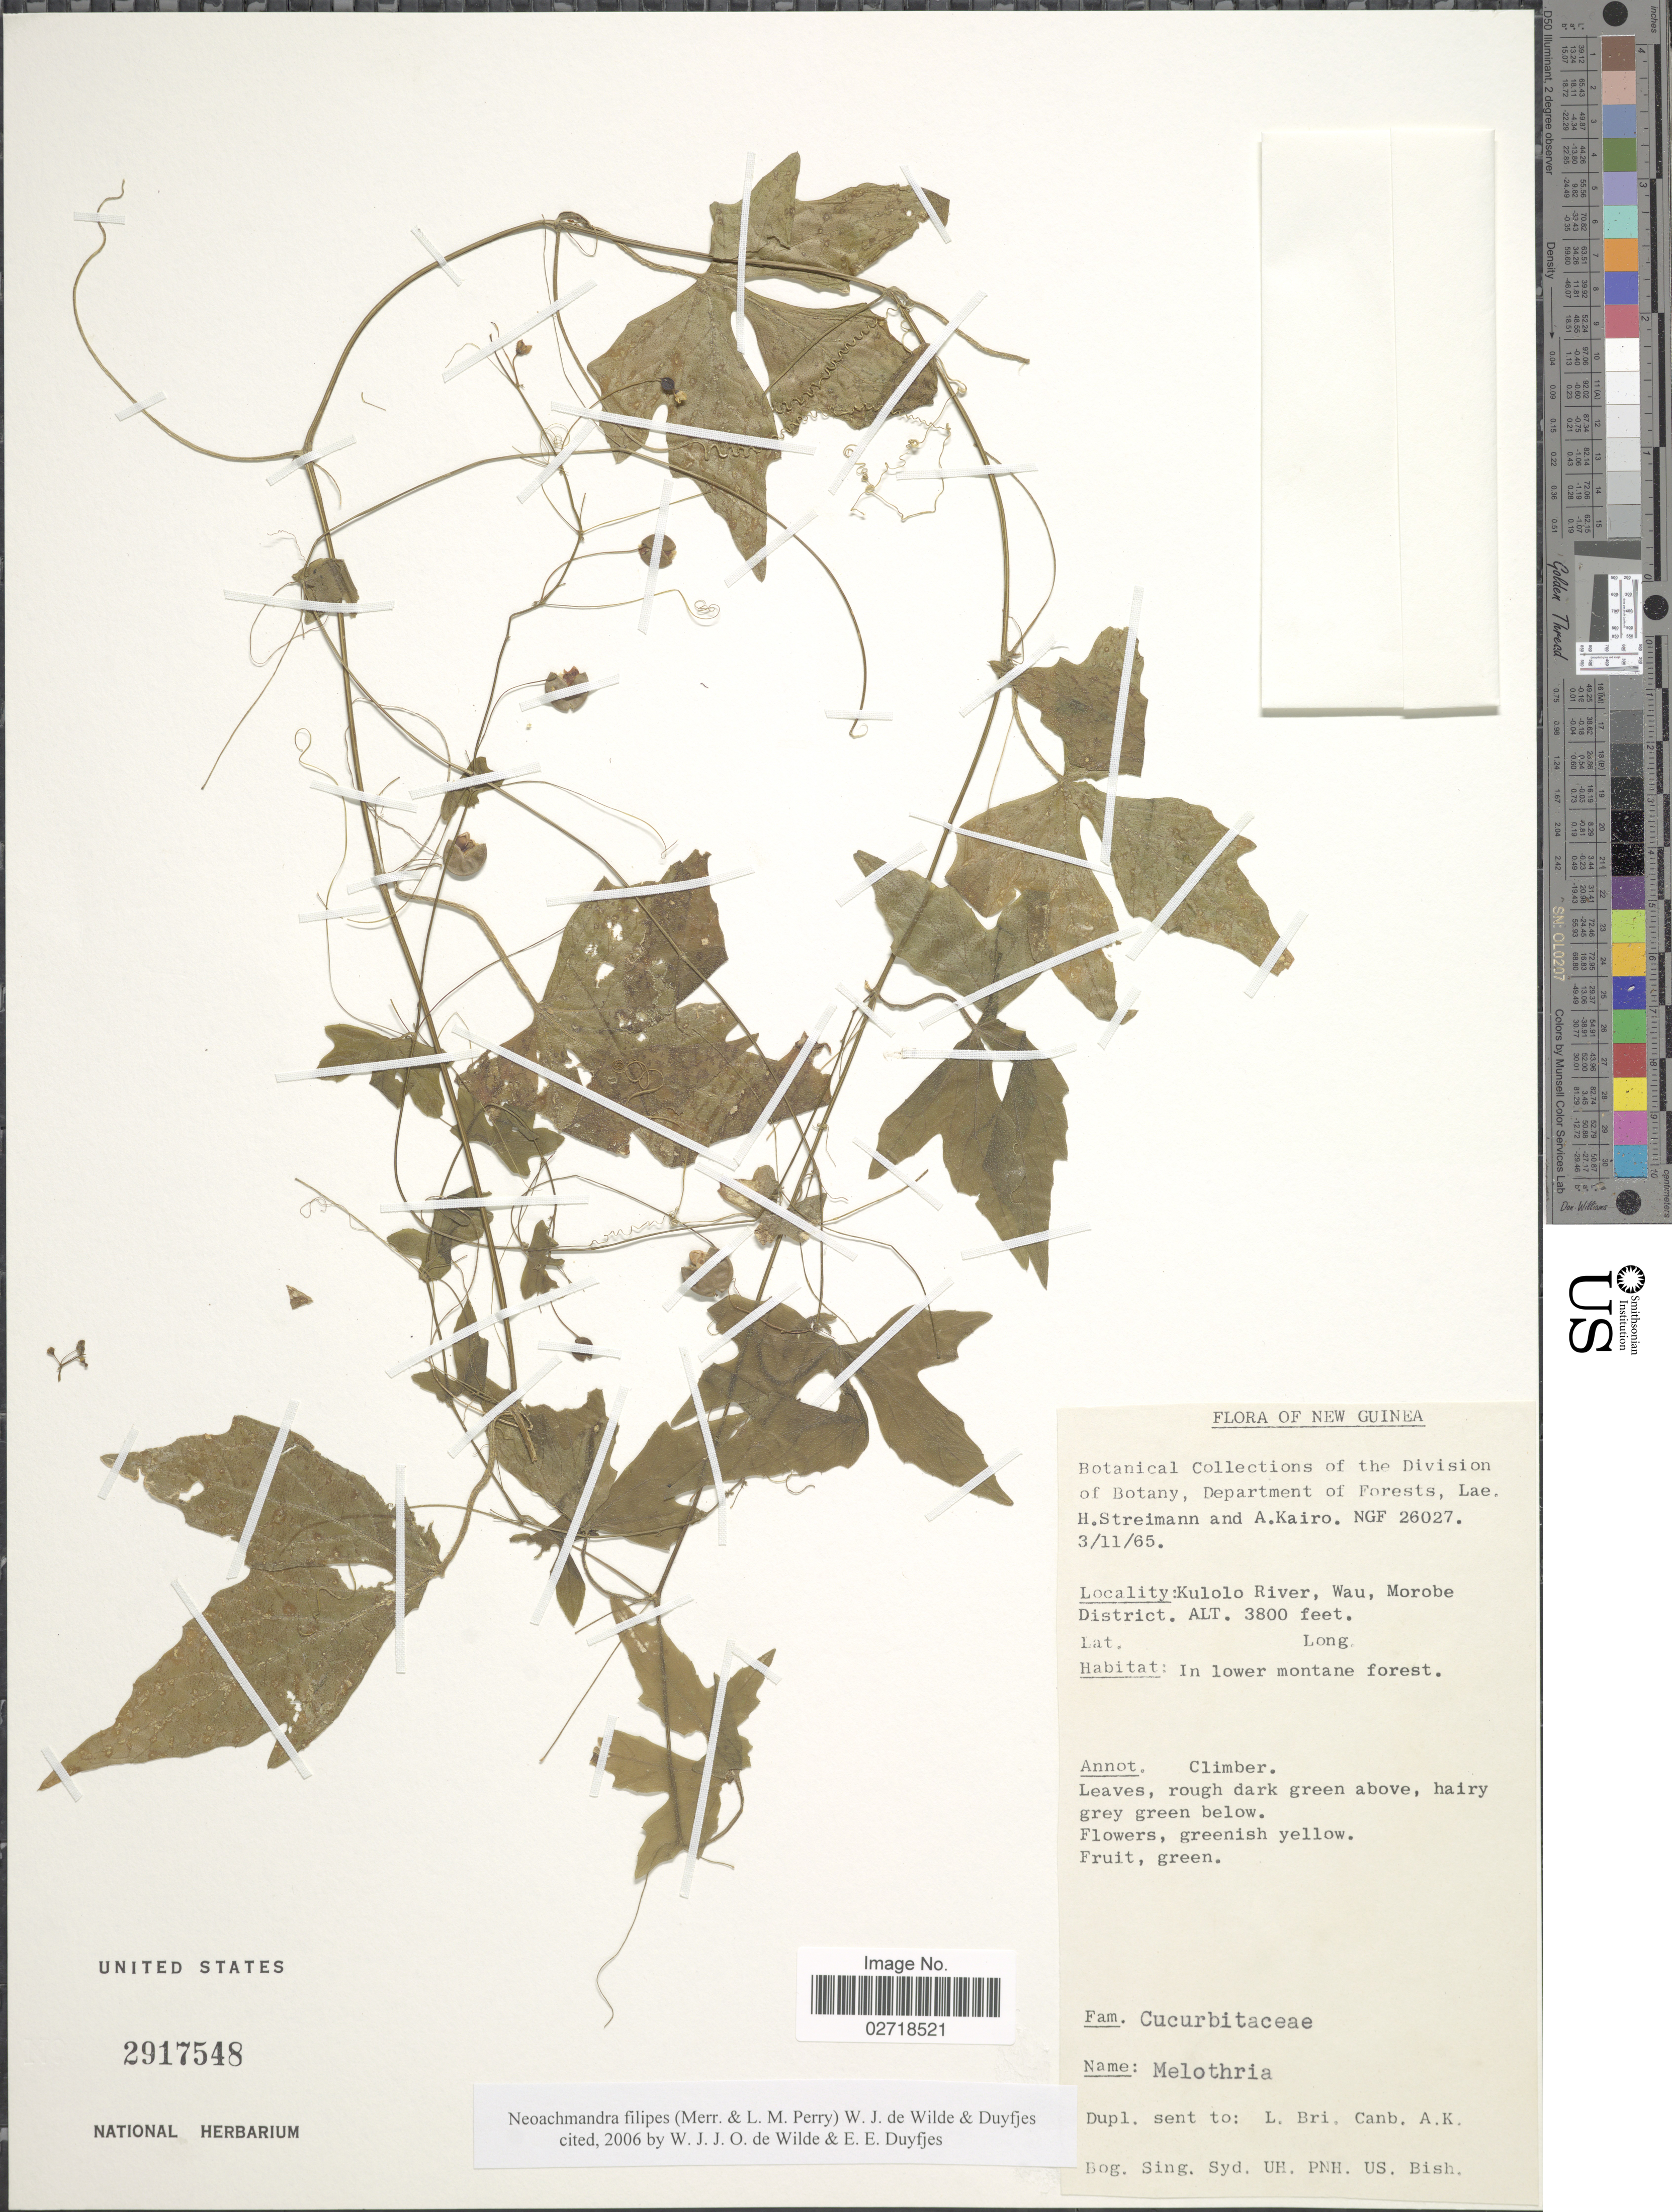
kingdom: Plantae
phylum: Tracheophyta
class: Magnoliopsida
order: Cucurbitales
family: Cucurbitaceae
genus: Zehneria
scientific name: Zehneria filipes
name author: (Merr. & L.M. Perry) M.D. Dwivedi et al.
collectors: H. Streimann & A. Kairo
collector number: NGF 26027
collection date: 1965-11-03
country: Papua New Guinea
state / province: Morobe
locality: New Guinea, Kulolo River, Wau, Morobe District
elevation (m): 1158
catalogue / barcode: US 2917548